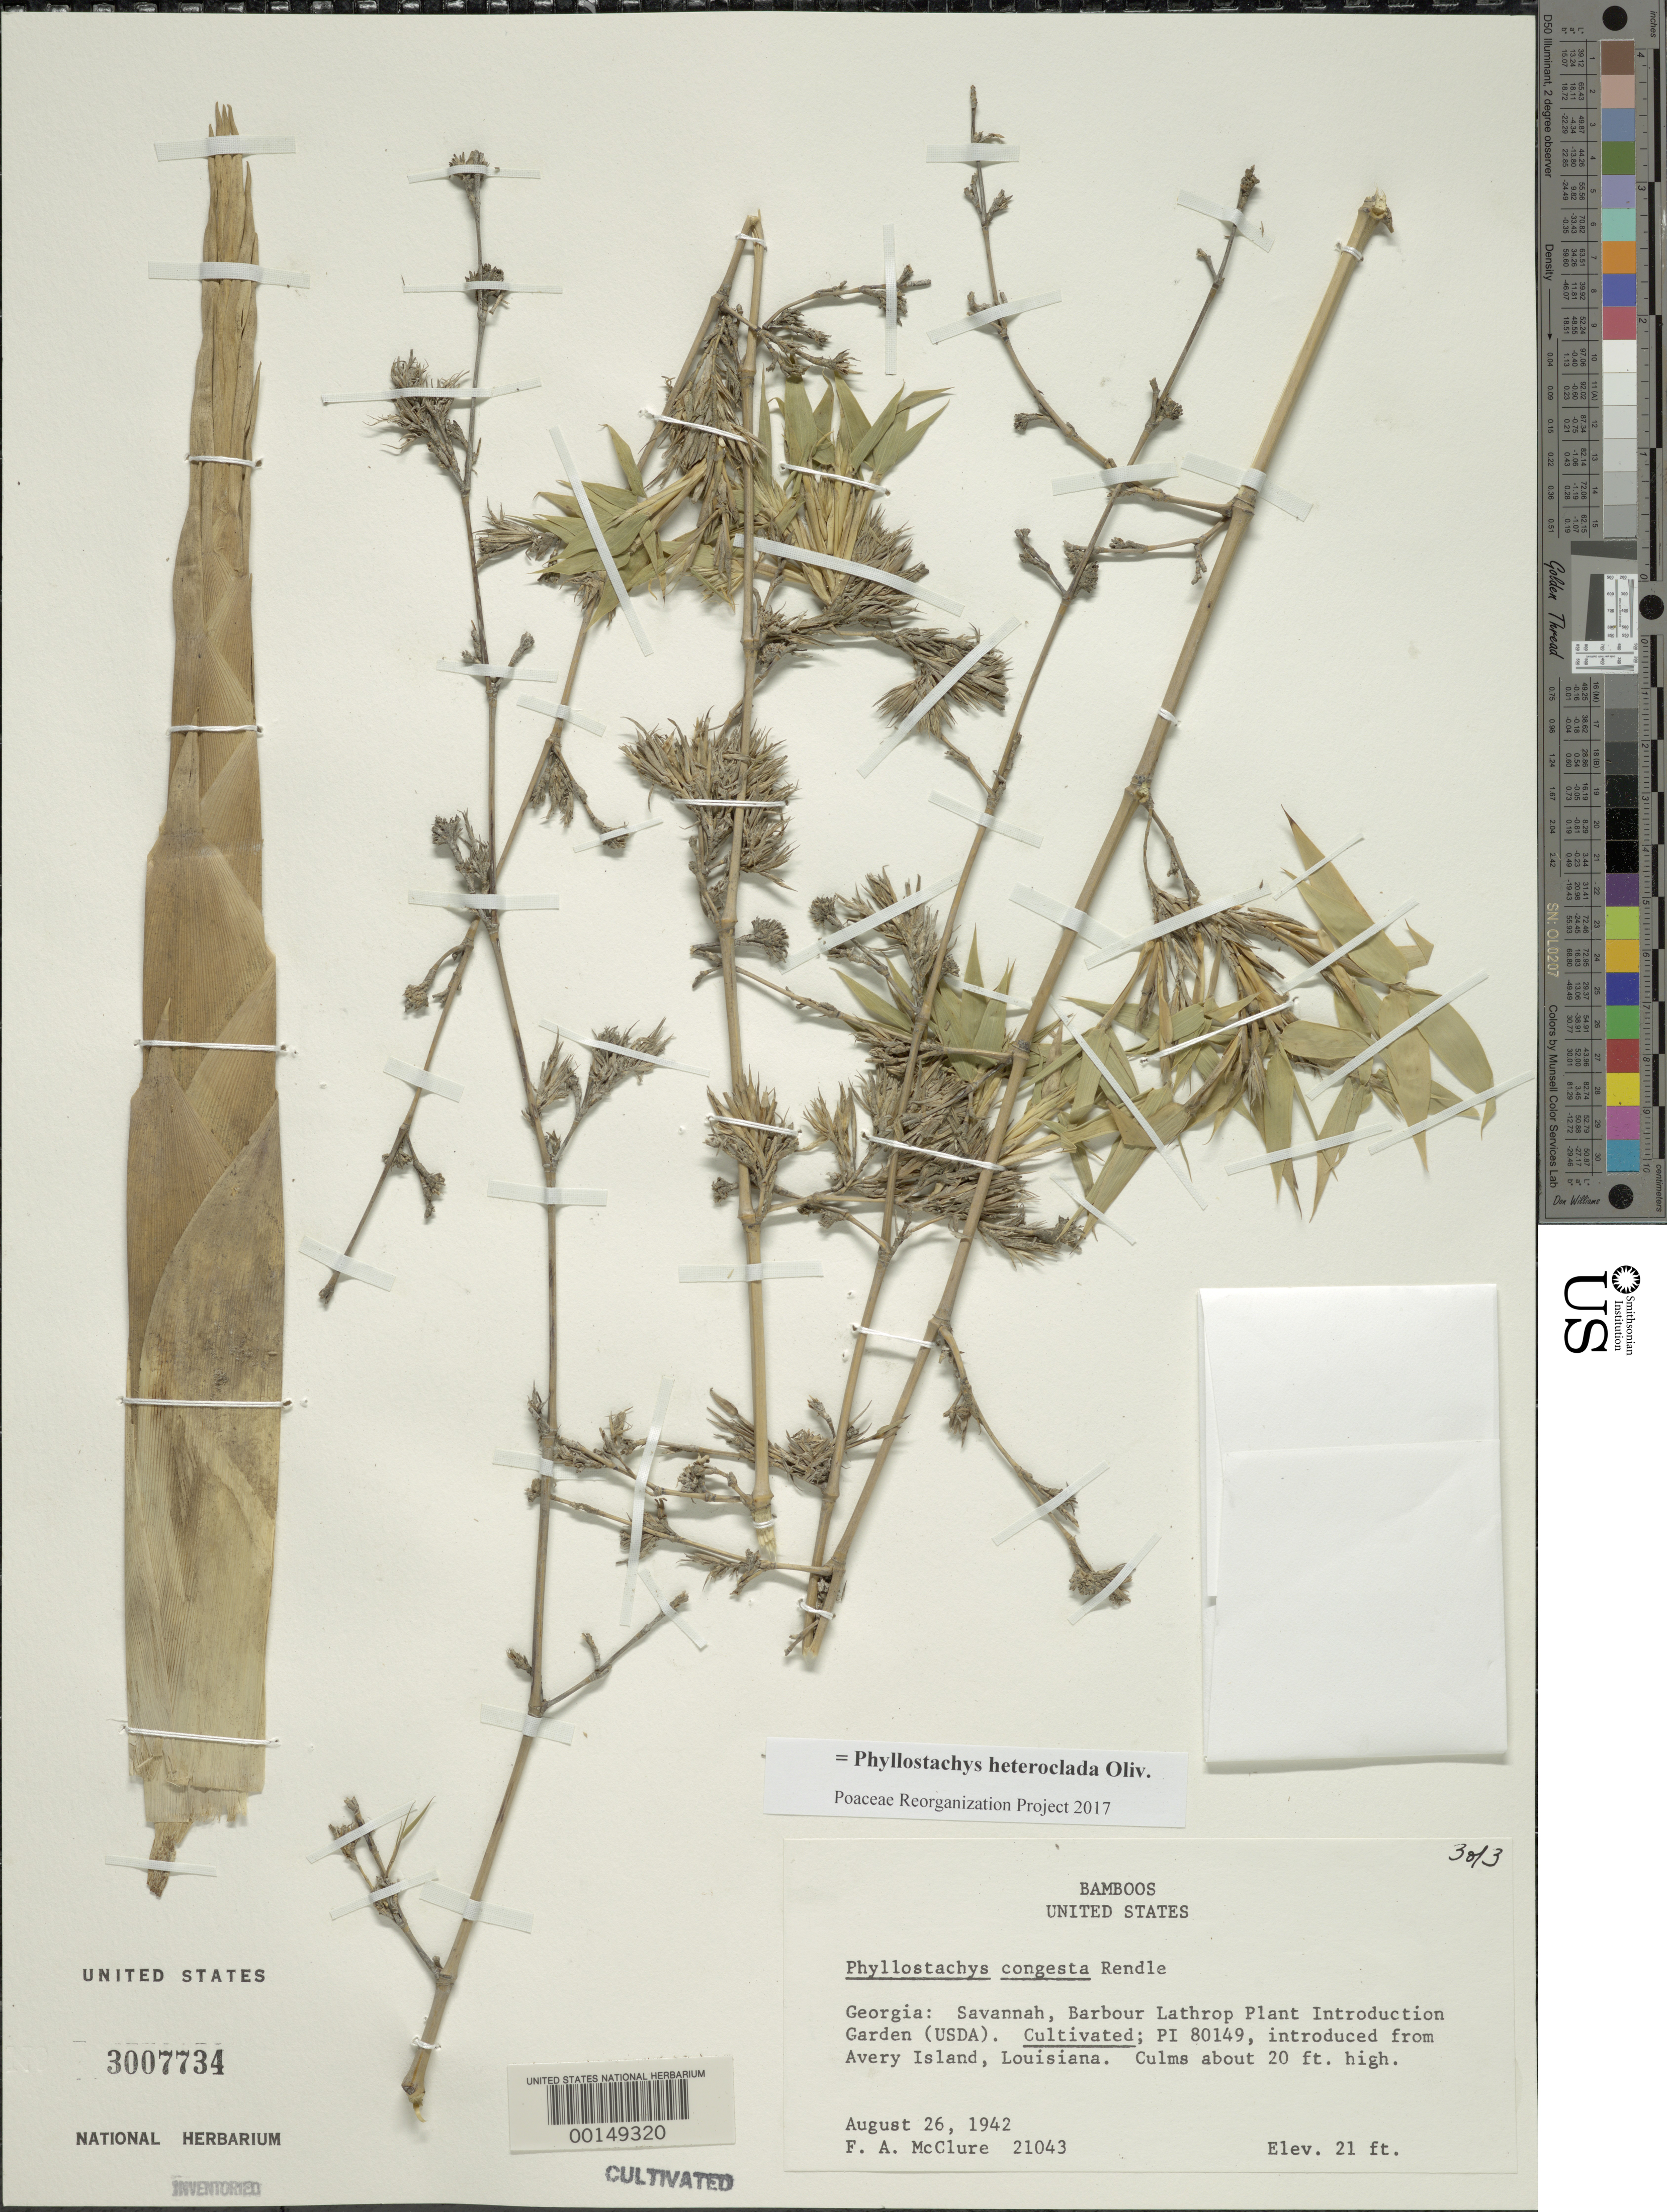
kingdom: Plantae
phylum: Tracheophyta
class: Liliopsida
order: Poales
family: Poaceae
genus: Phyllostachys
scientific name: Phyllostachys heteroclada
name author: Oliv.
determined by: Poaceae Reorganization Project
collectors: F. A. McClure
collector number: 21043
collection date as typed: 26 Aug 1942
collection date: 1942-08-26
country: United States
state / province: Georgia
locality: Savannha, barbour lathrop p.i. garden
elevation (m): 6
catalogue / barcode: US 3007734